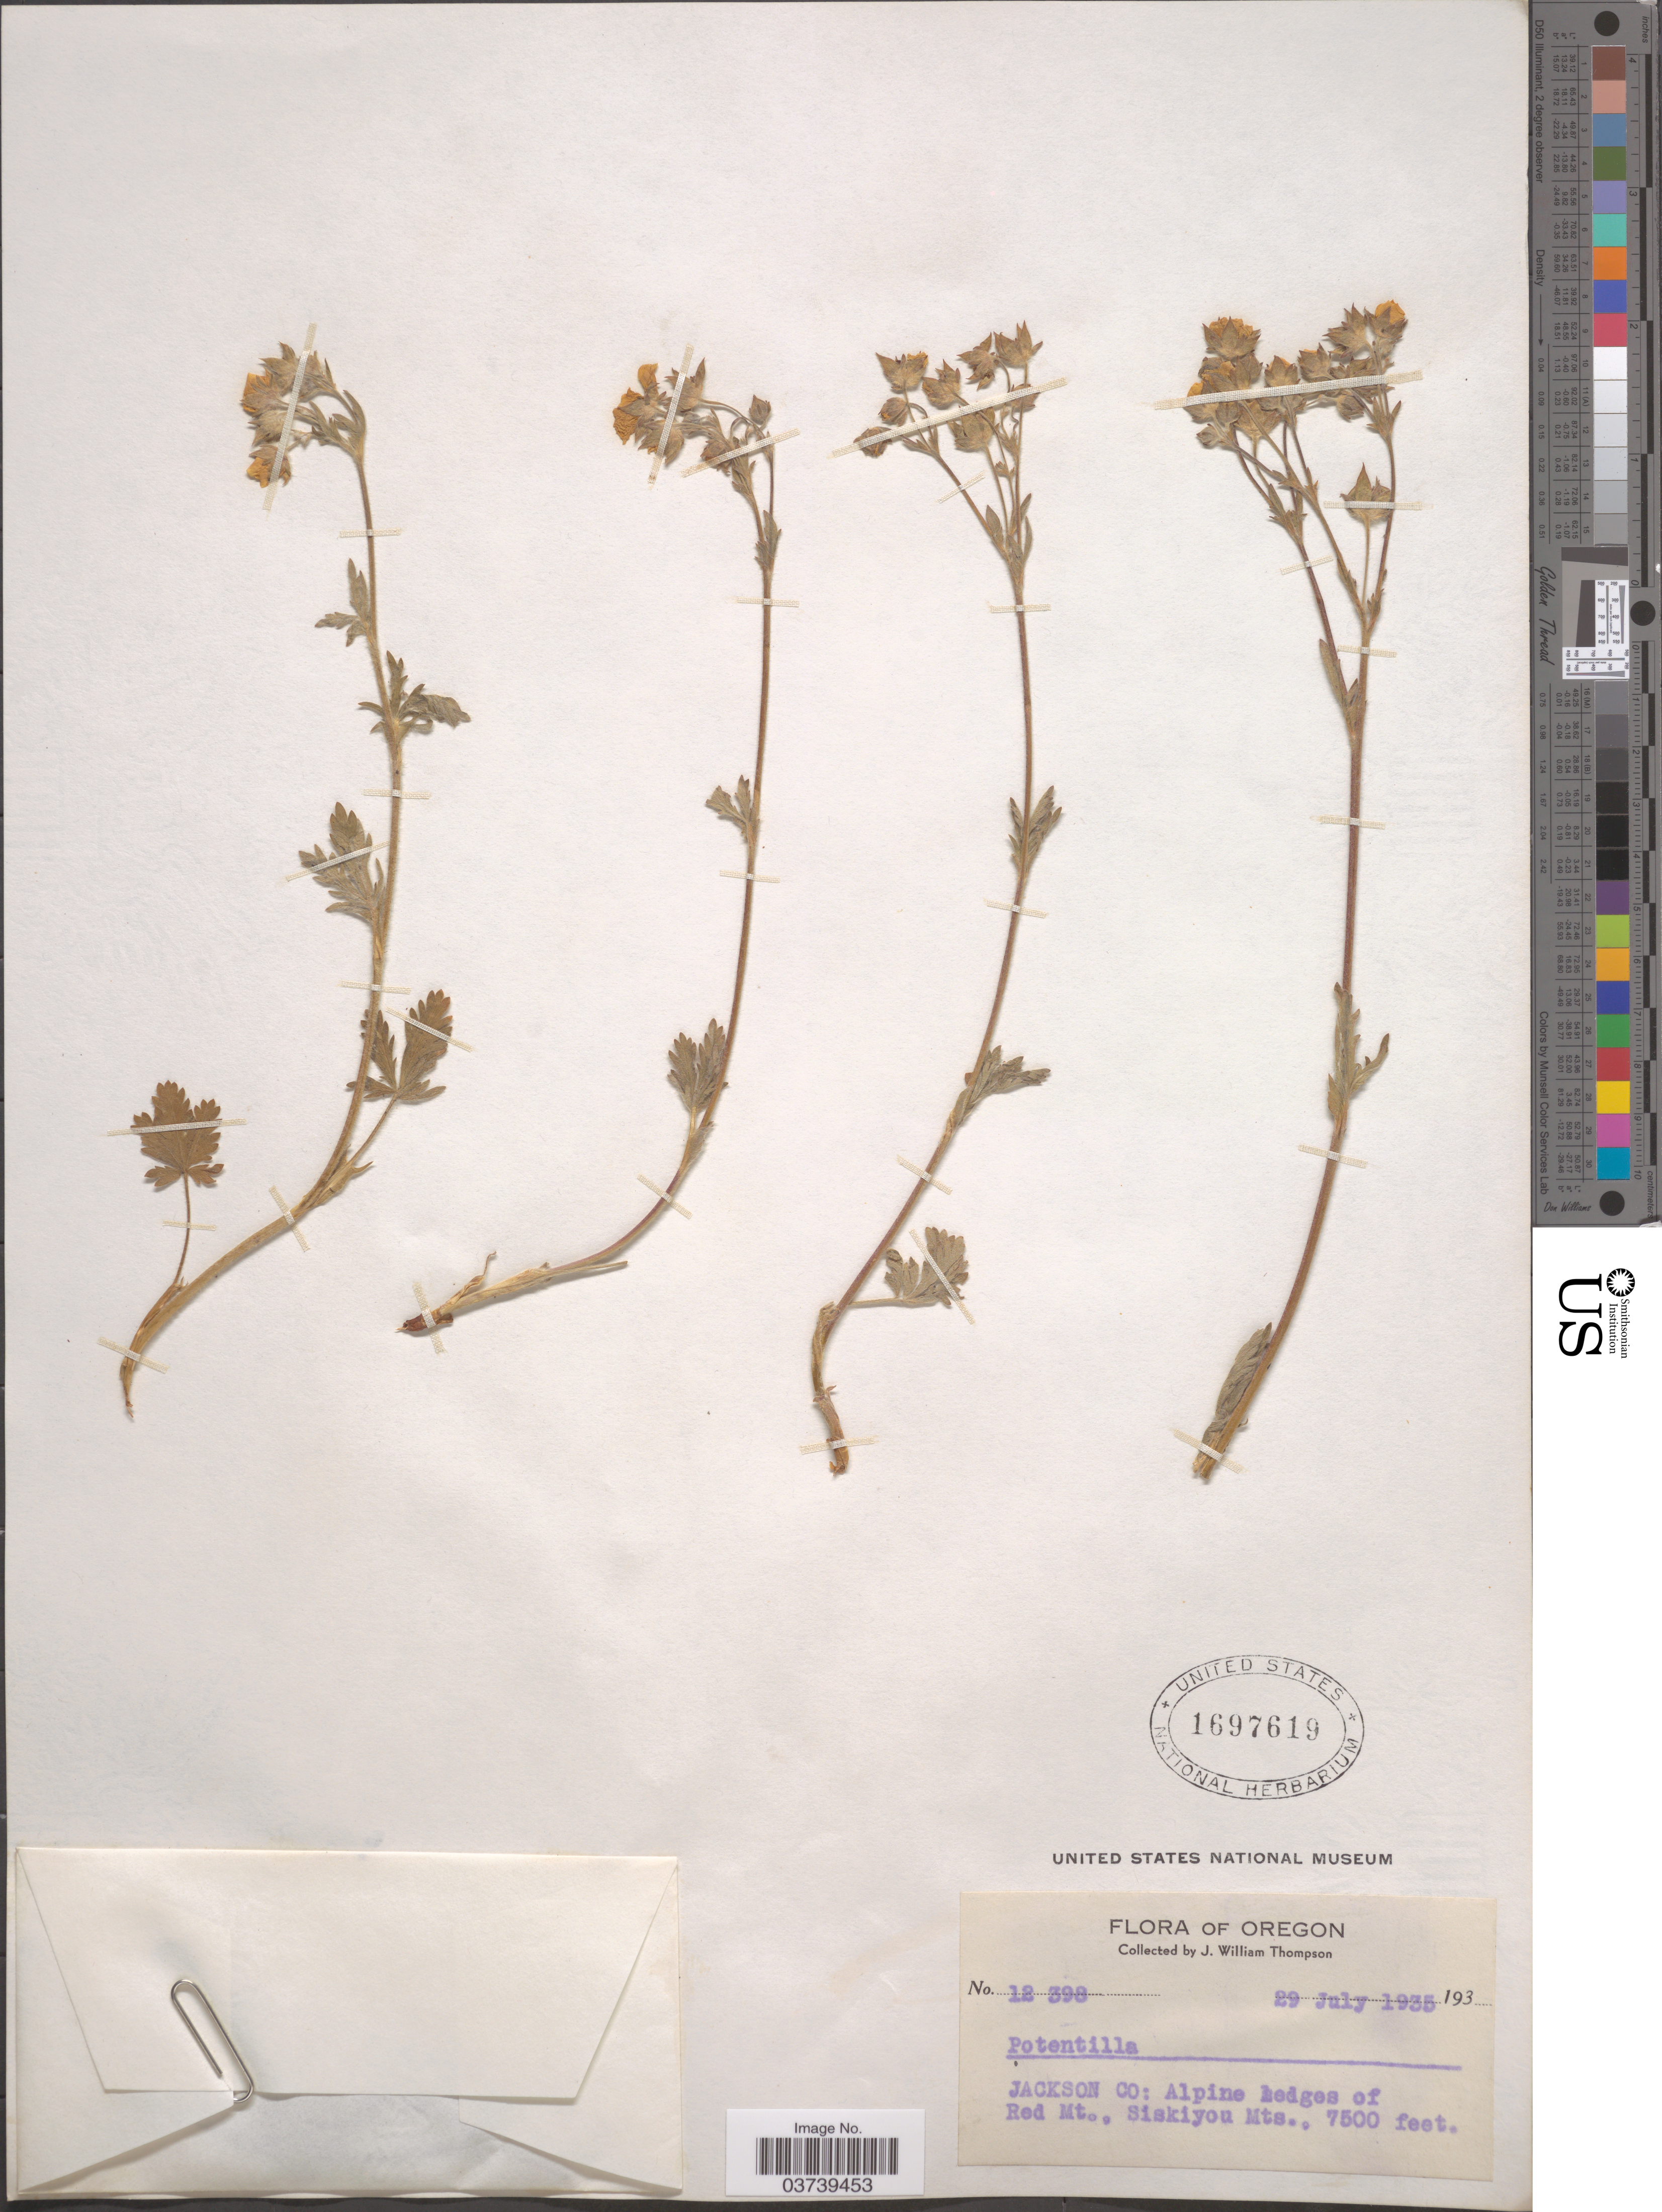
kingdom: Plantae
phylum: Tracheophyta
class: Magnoliopsida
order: Rosales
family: Rosaceae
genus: Potentilla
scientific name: Potentilla sp.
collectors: J. W. Thompson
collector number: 12 398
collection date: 1935-07-29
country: United States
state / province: Oregon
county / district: Jackson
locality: Jackson Co: Alpine ledges of Red Mt., Siskiyou Mts.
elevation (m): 2286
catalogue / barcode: US 1697619